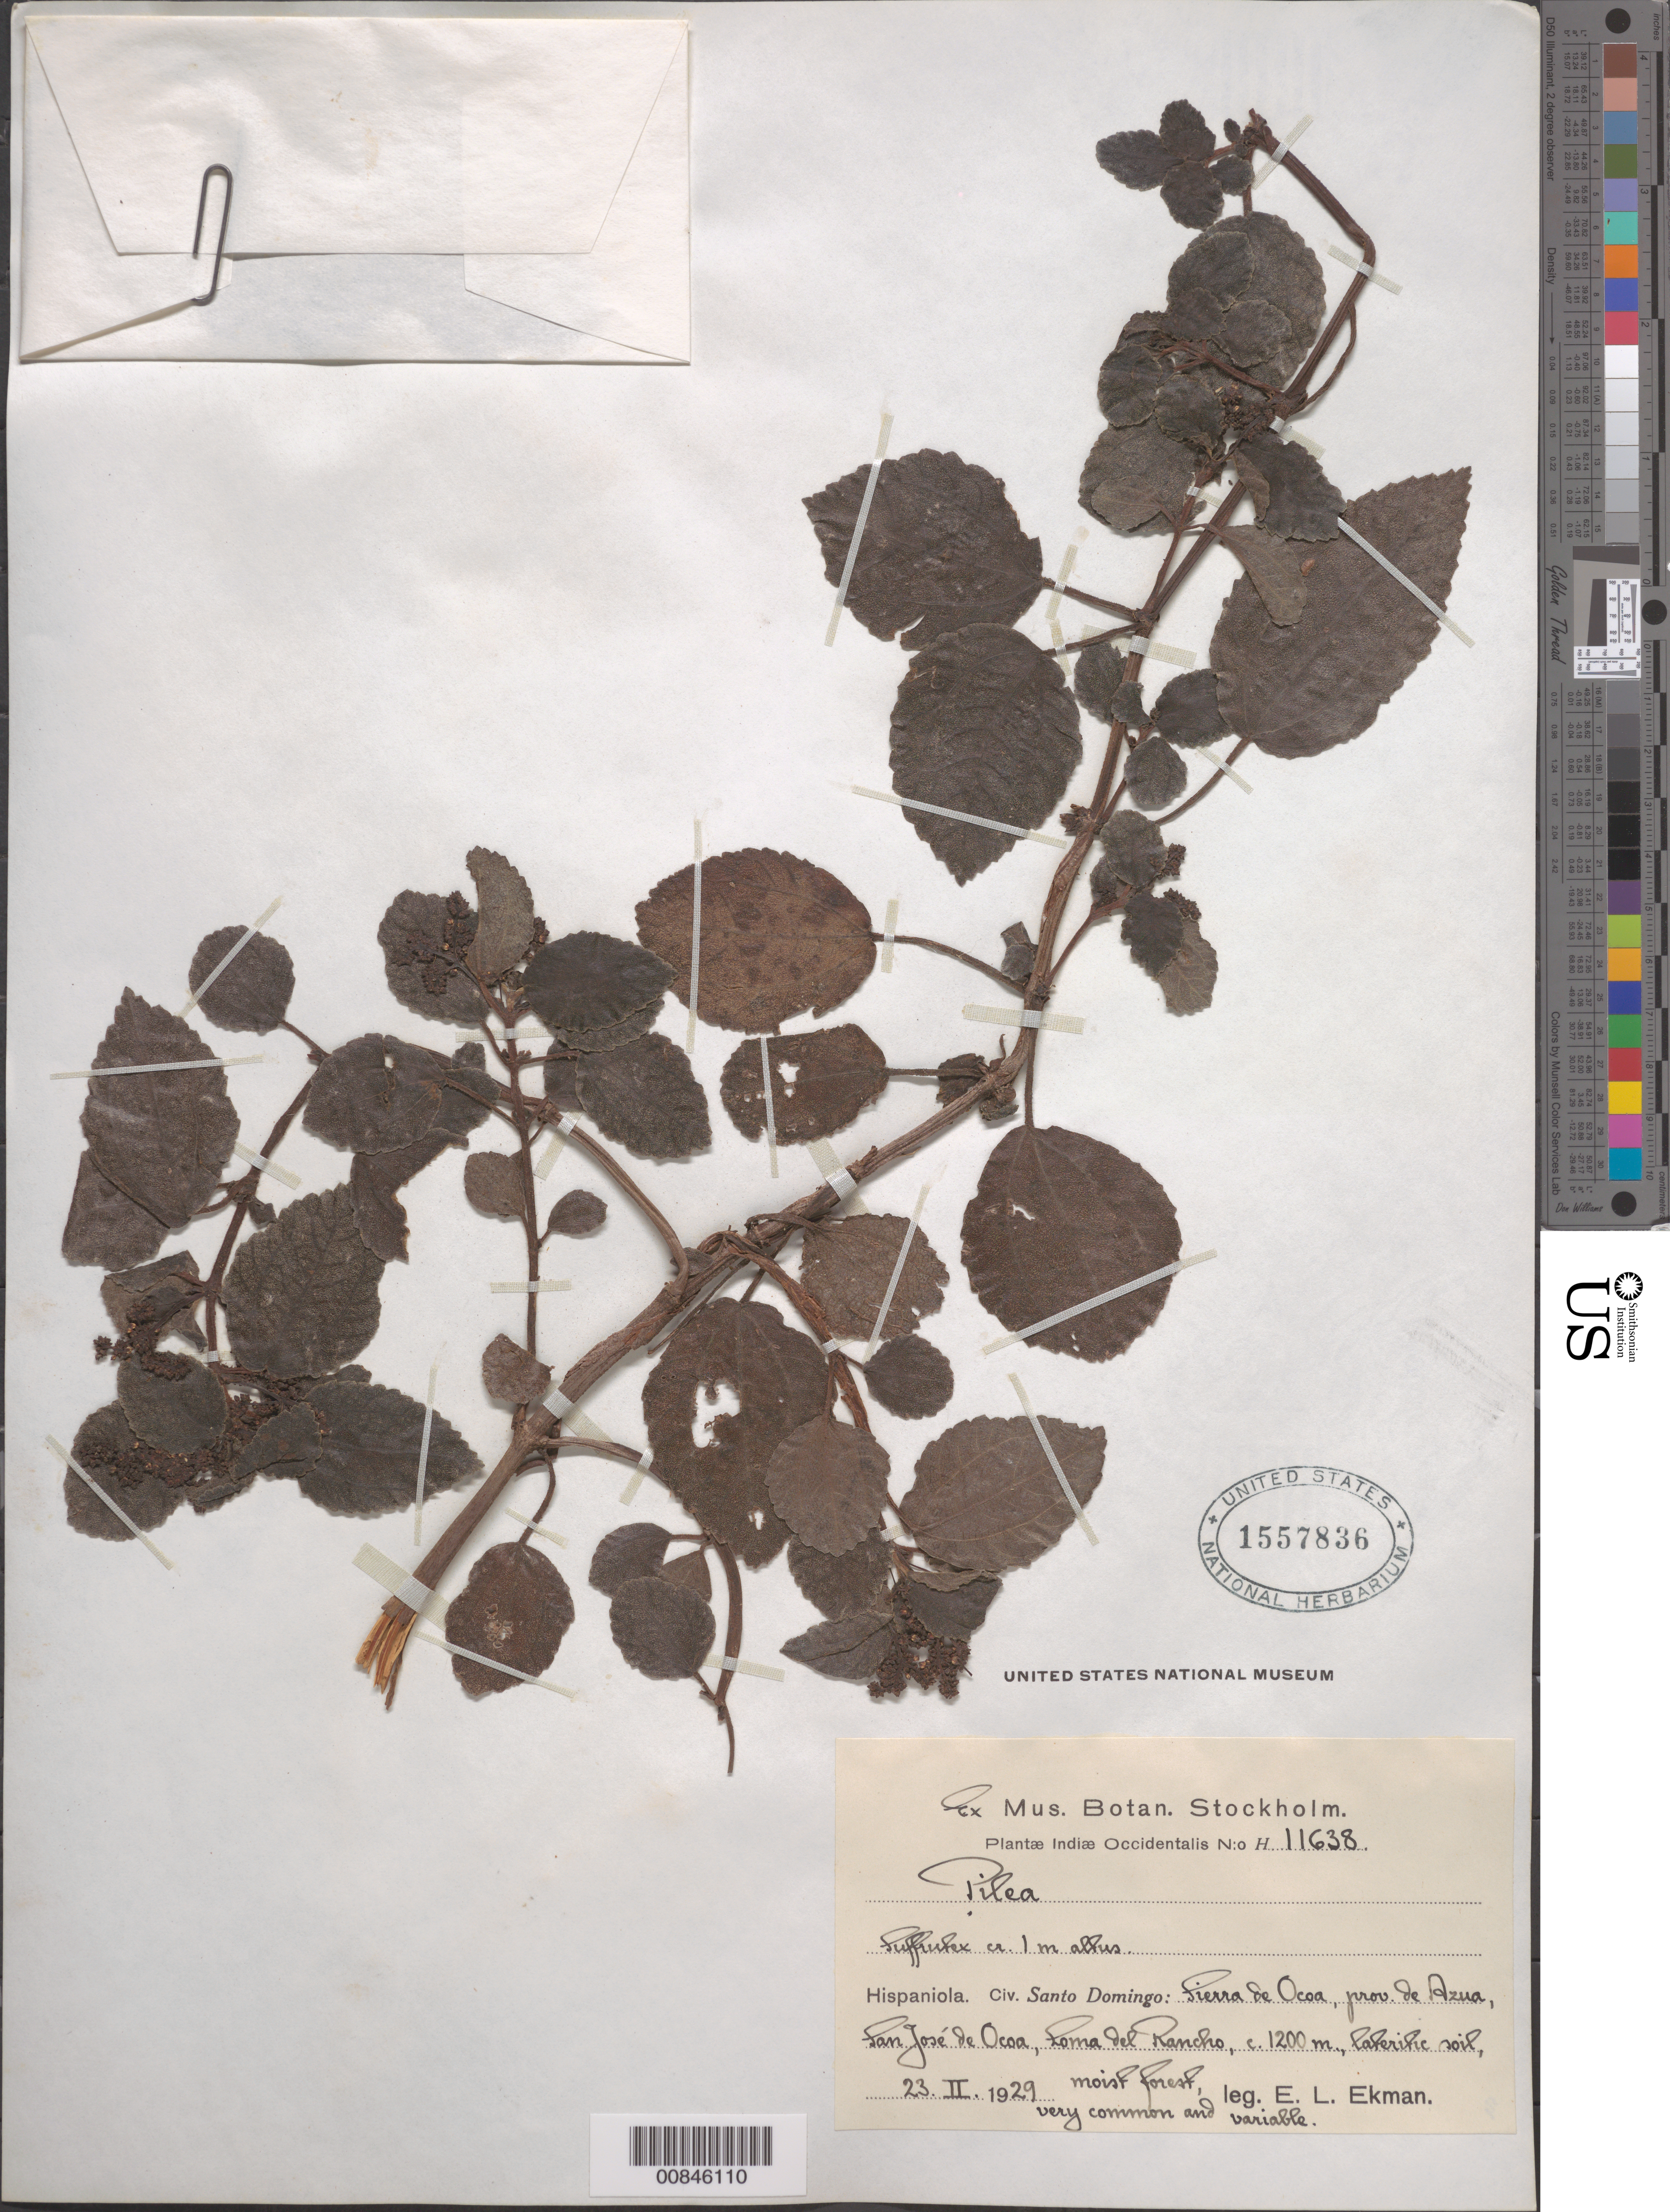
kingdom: Plantae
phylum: Tracheophyta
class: Magnoliopsida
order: Rosales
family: Urticaceae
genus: Pilea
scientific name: Pilea sp.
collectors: E. L. Ekman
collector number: H 11638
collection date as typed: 23 Feb 1929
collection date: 1929-02-23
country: Dominican Republic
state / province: Azua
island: Hispaniola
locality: Sierra de Ocoa, San José de Ocoa, Loma del Rancho.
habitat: Lateritic soil, moist forest.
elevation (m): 1200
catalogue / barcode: US 1557836